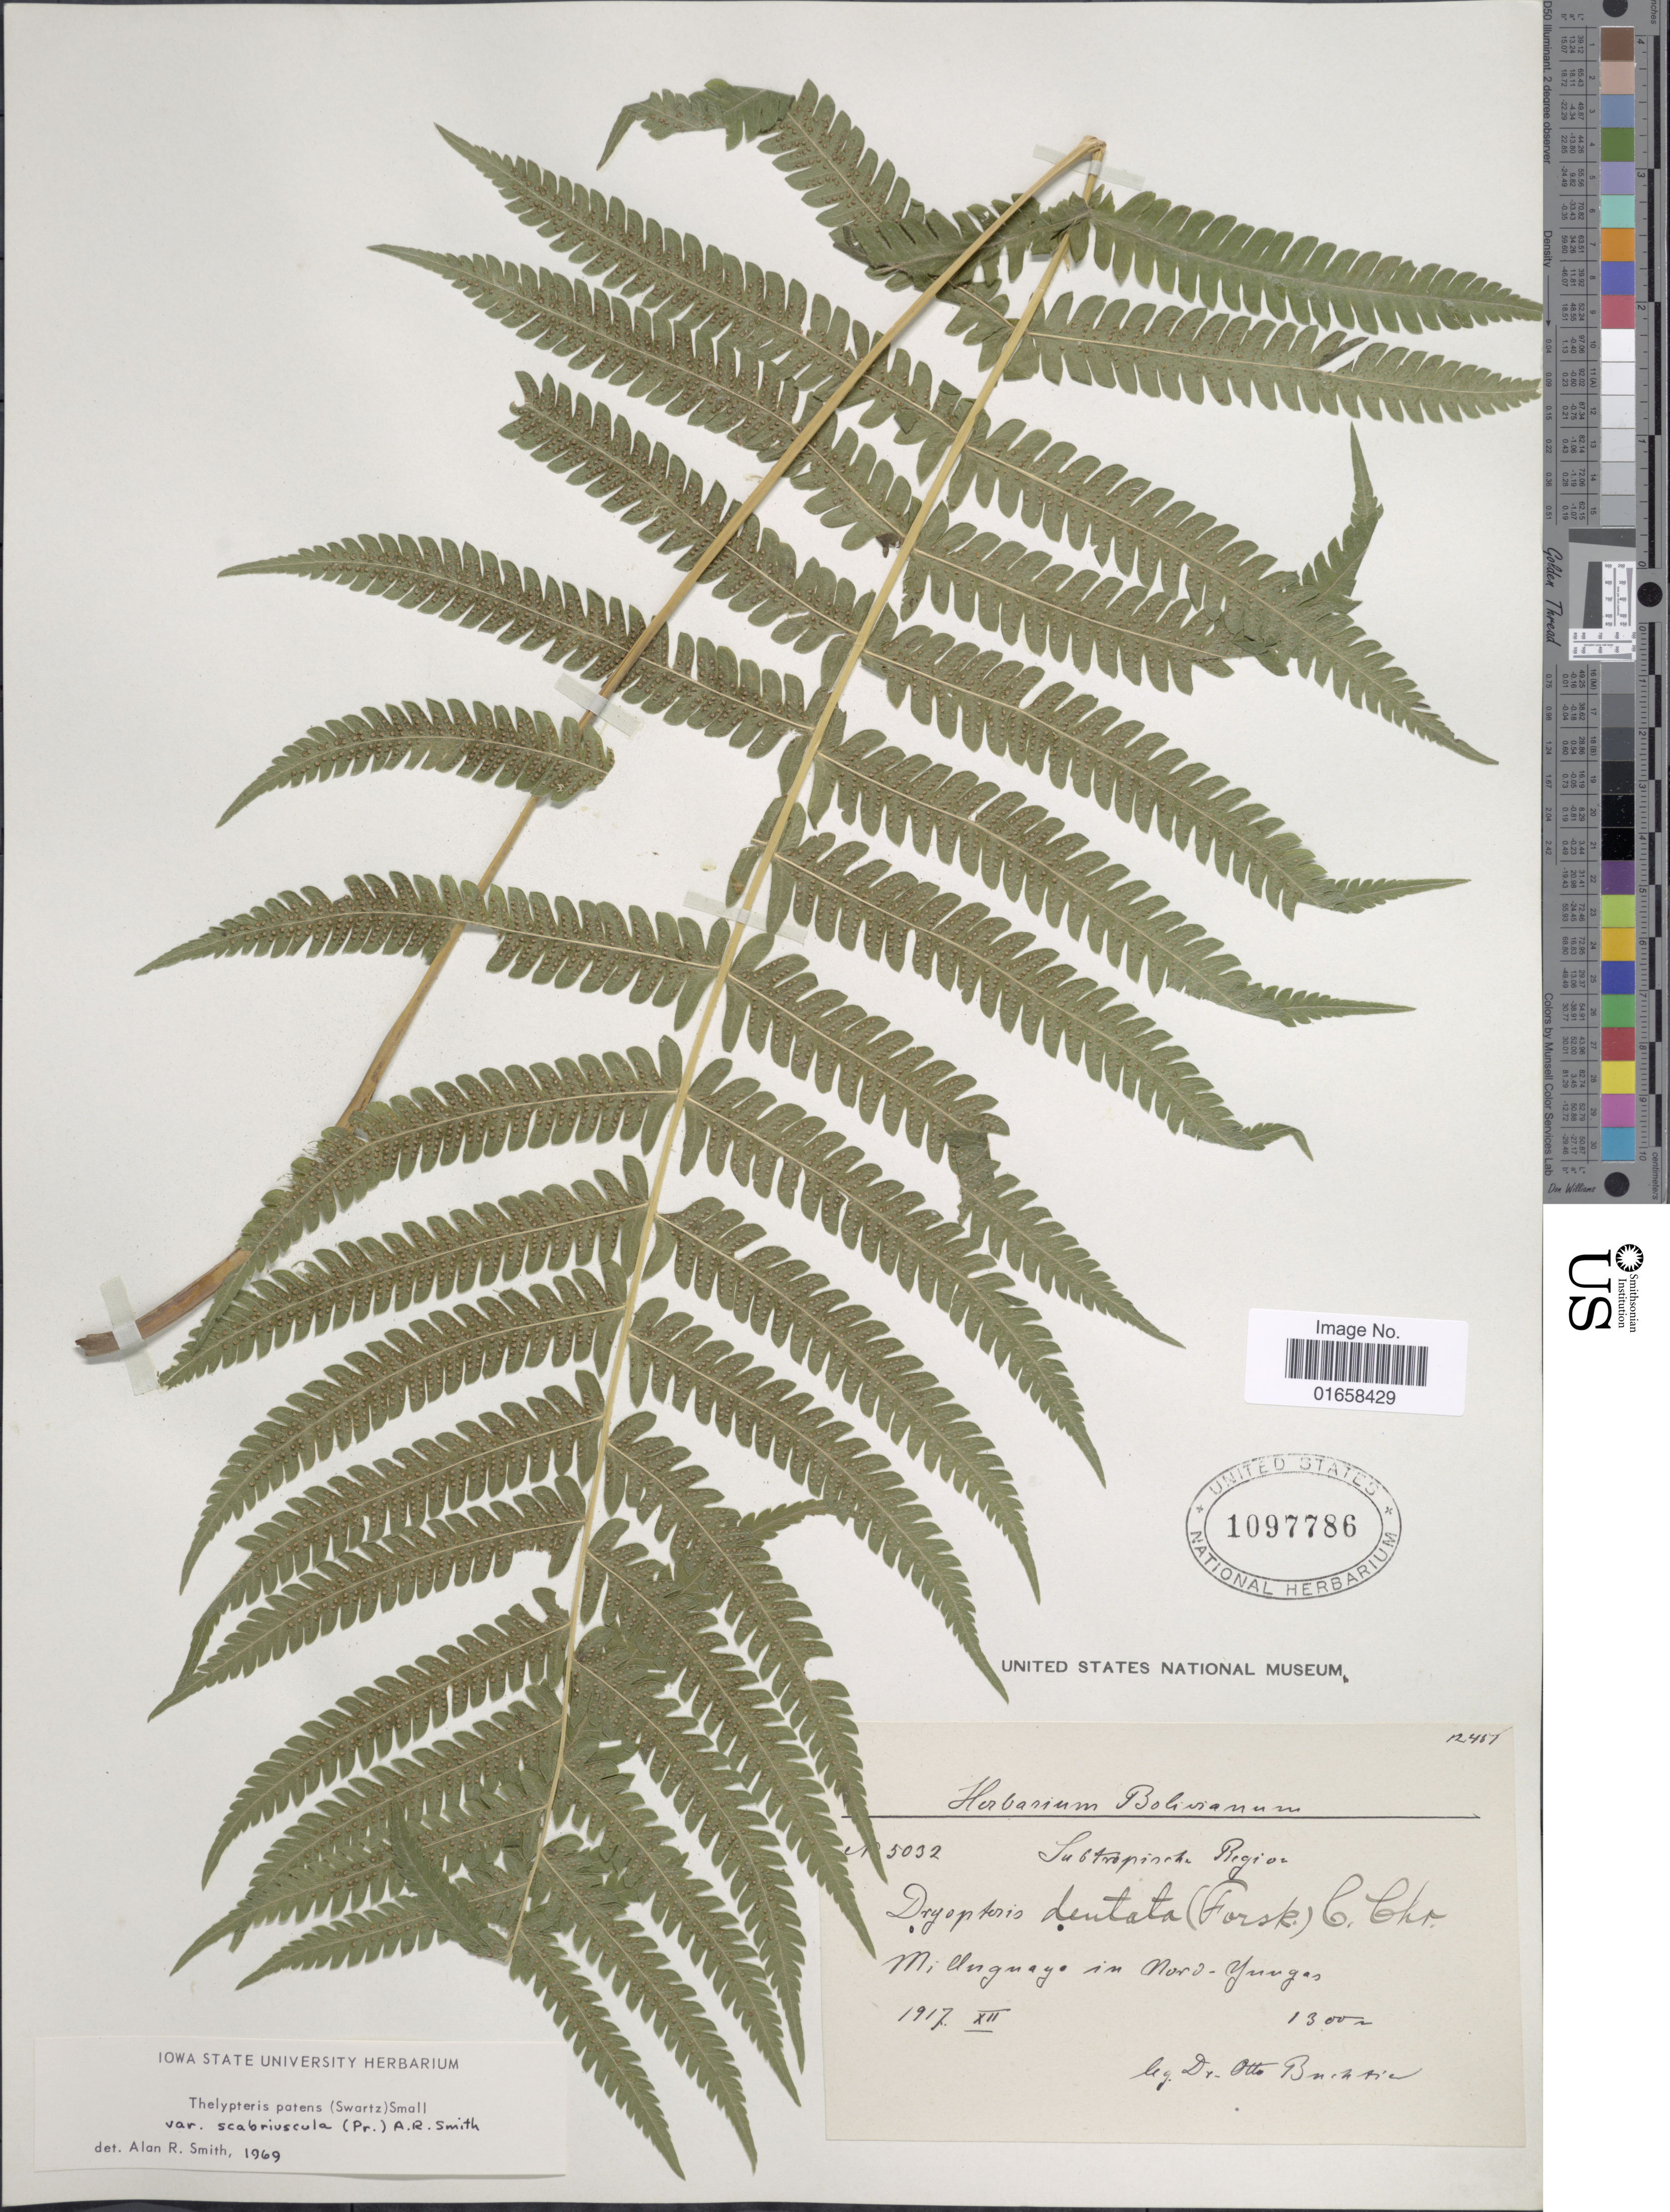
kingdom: Plantae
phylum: Tracheophyta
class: Polypodiopsida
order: Polypodiales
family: Thelypteridaceae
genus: Christella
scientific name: Christella patens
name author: (Sw.) Holttum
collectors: O. Buchtien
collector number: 5032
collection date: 1917-12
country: Bolivia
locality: Subtropische Region. Milengnaga in Nord-Yungas.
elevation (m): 1300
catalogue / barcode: US 1097786